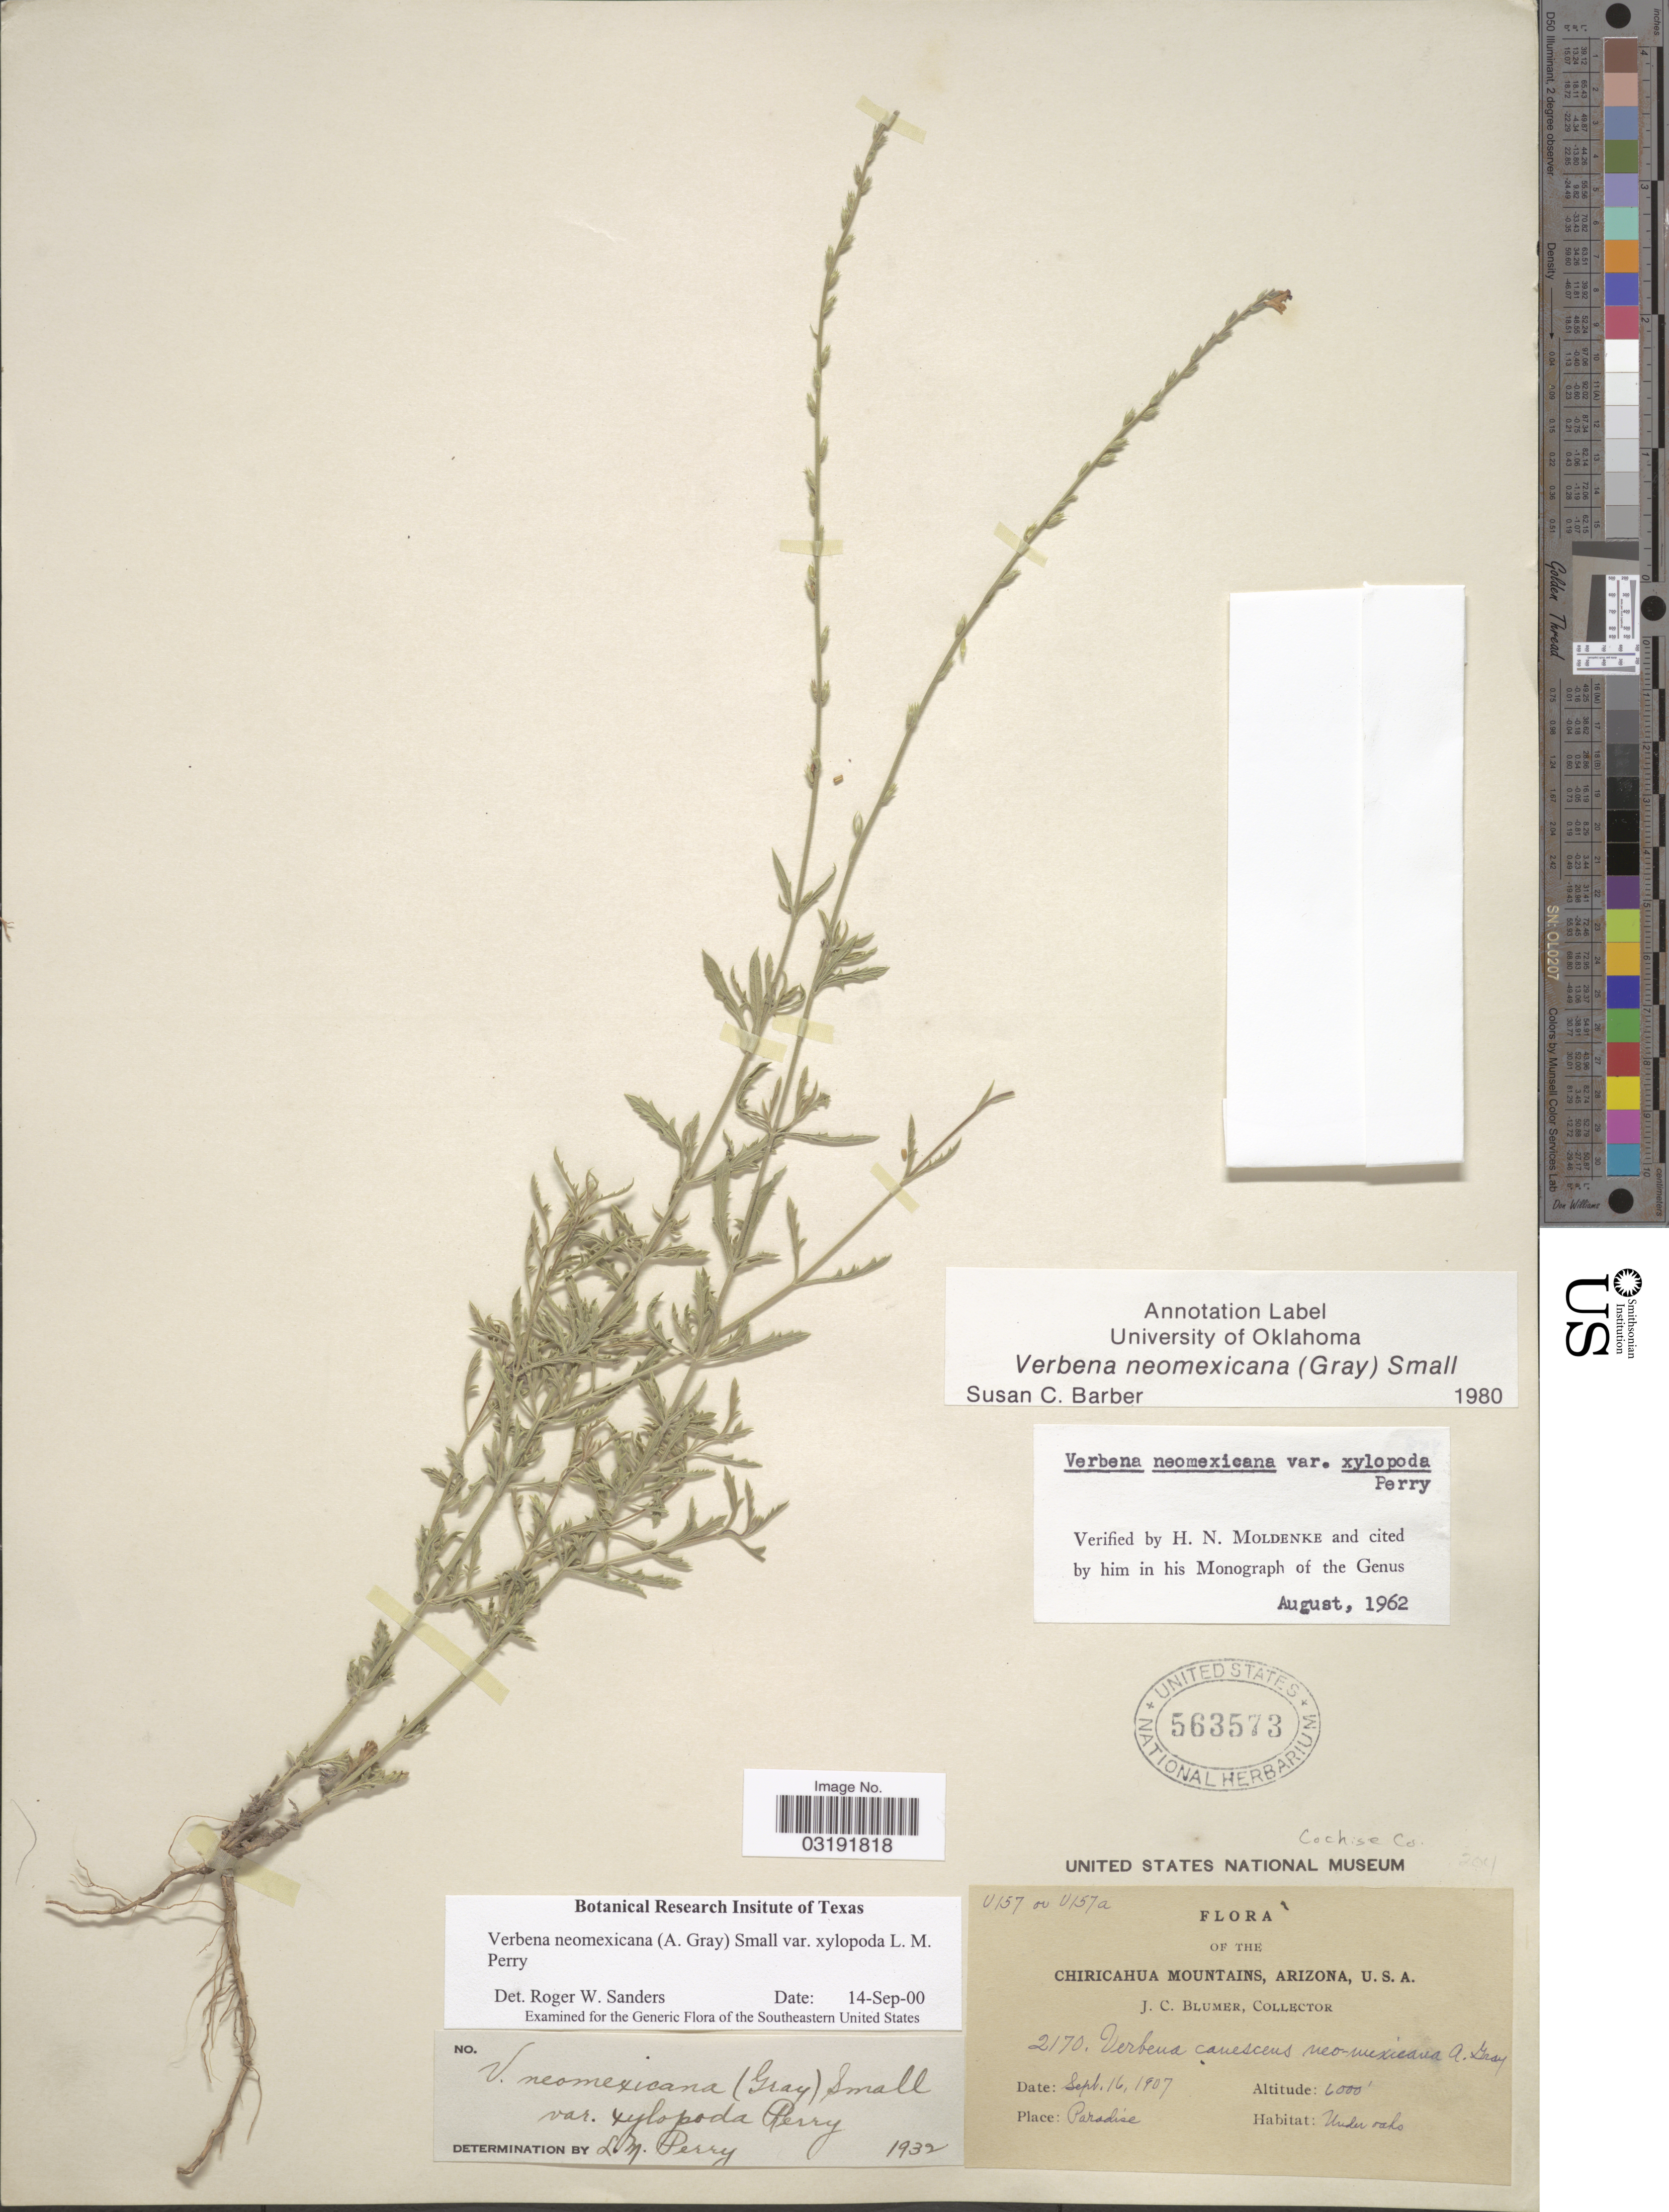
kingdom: Plantae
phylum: Tracheophyta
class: Magnoliopsida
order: Lamiales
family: Verbenaceae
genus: Verbena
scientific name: Verbena neomexicana var. xylopoda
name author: L.M. Perry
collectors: J. C. Blumer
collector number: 2170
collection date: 1907-09-16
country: United States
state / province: Arizona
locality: Cochise Co. Chiricahua Mountains. Paradise.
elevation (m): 305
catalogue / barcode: US 563573